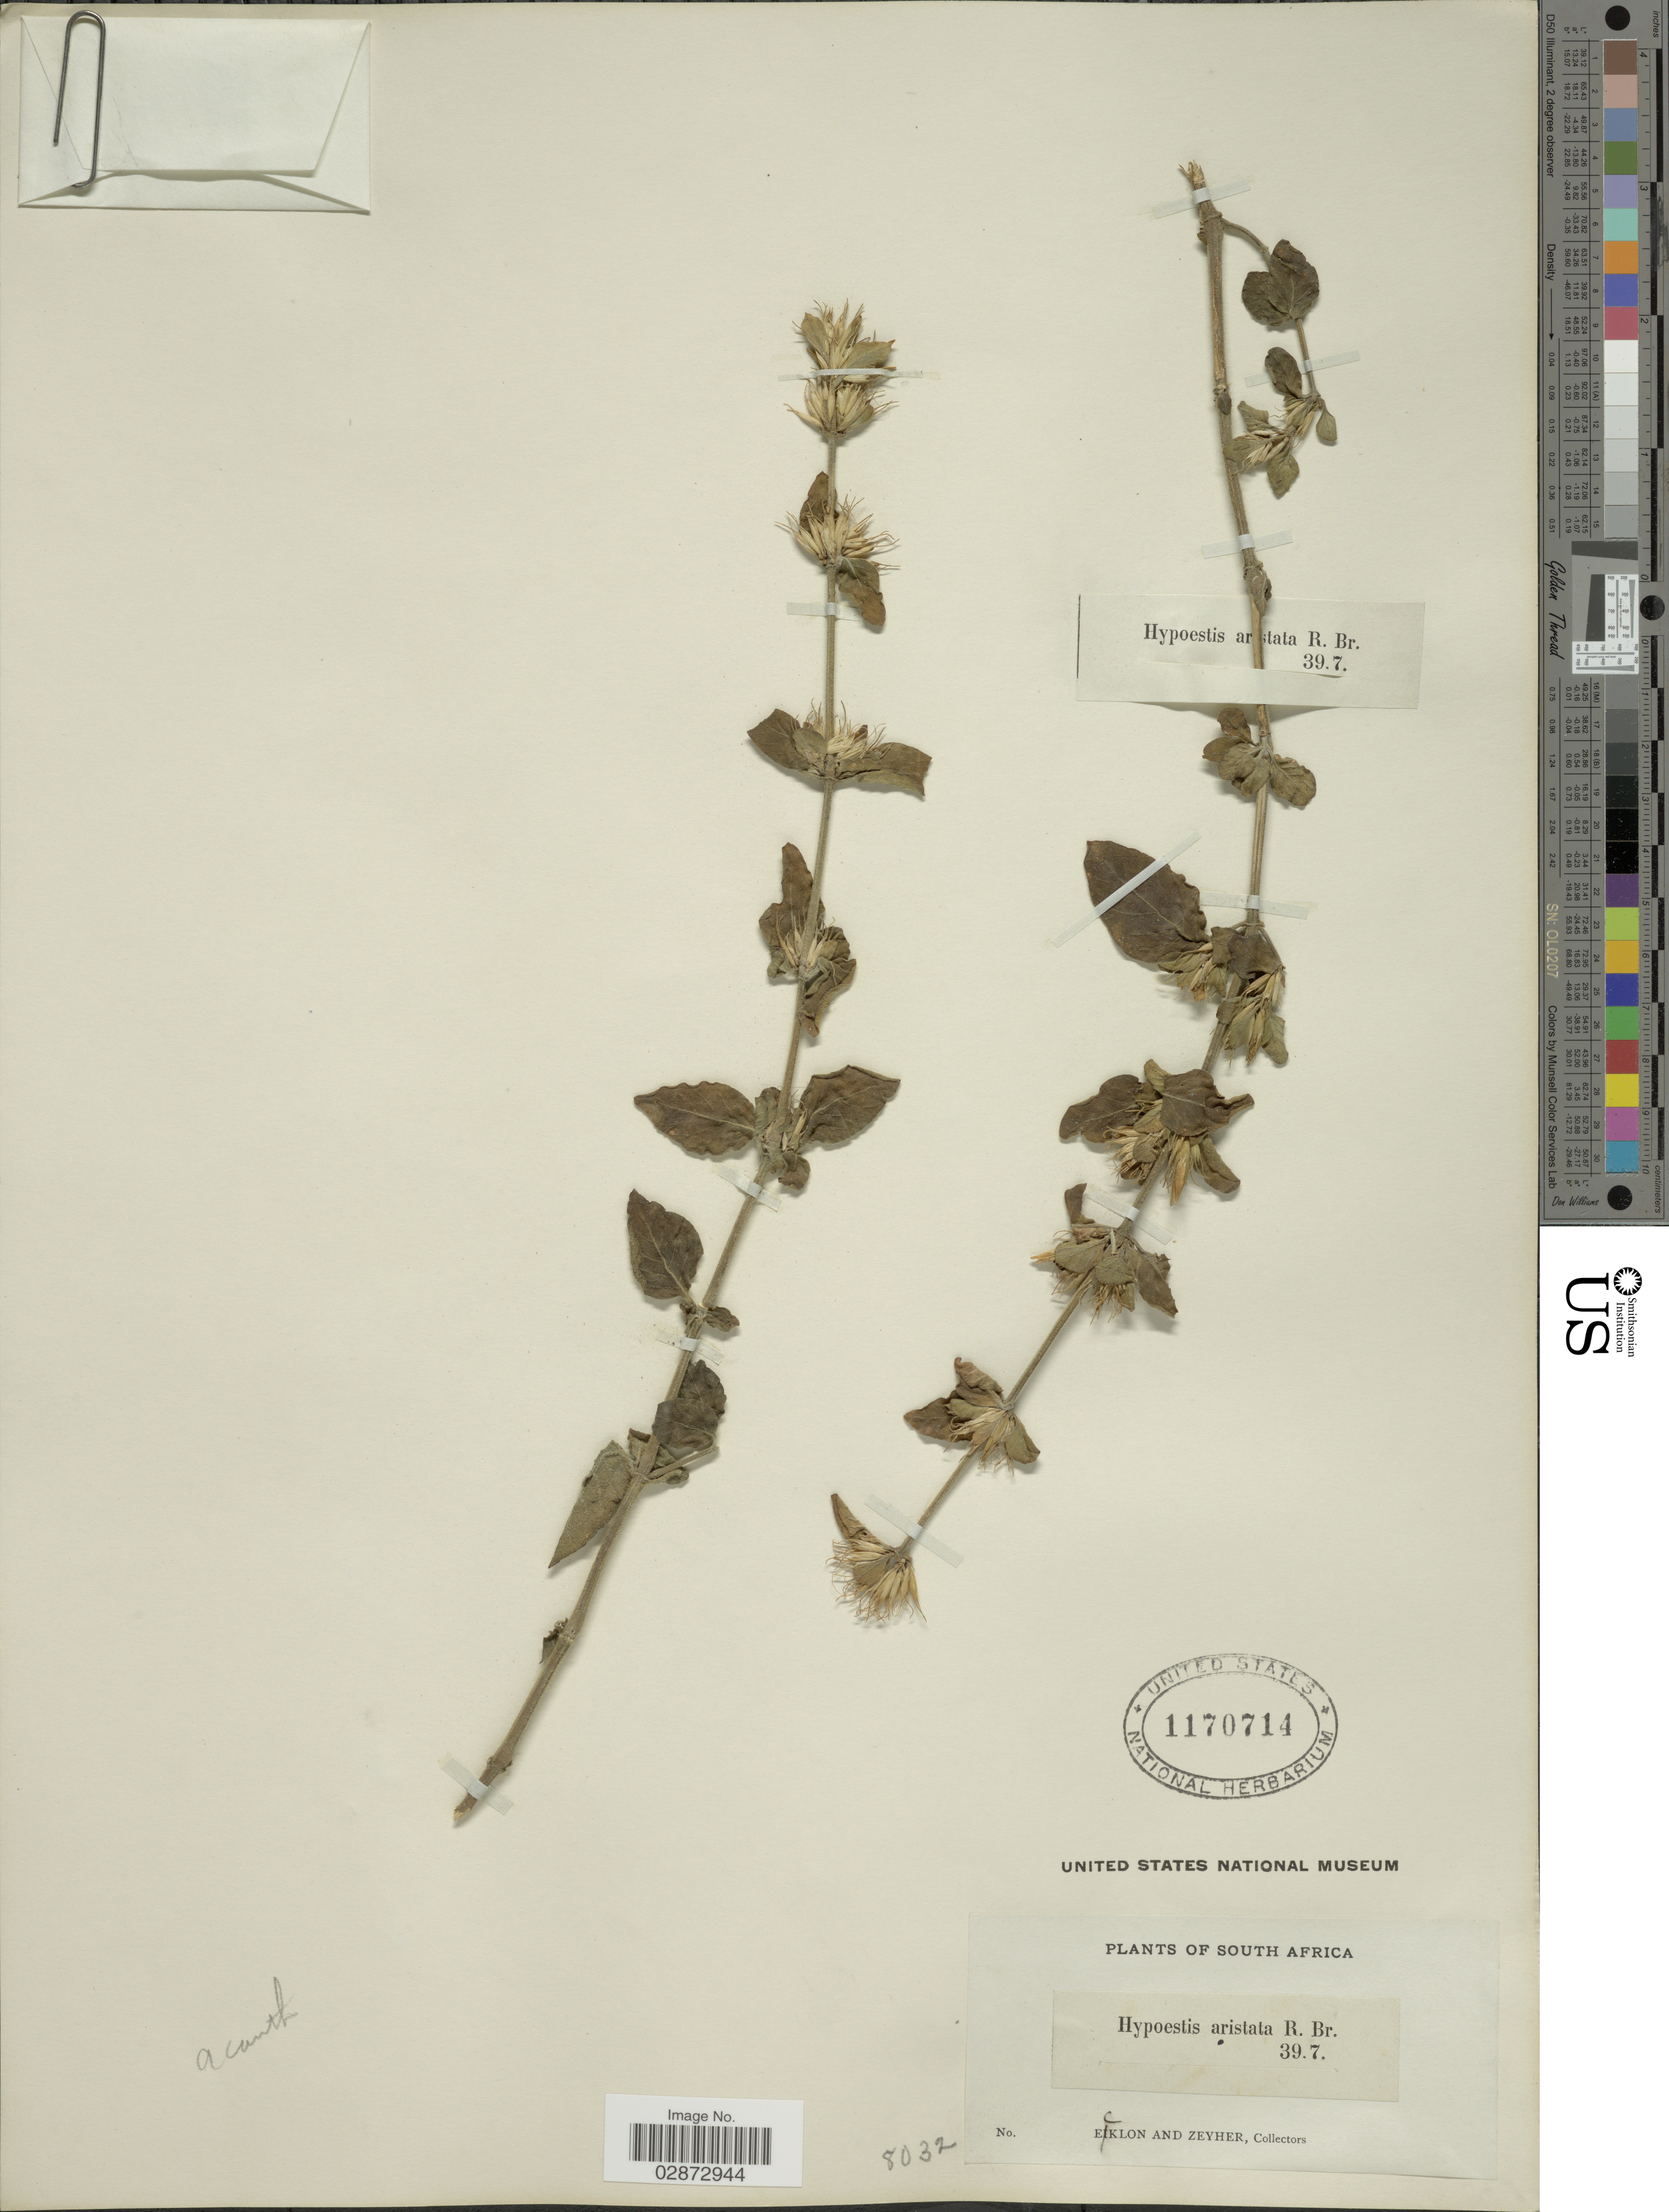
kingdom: Plantae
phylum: Tracheophyta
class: Magnoliopsida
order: Lamiales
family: Acanthaceae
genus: Hypoestes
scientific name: Hypoestes aristata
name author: (Vahl) Sol. ex Roem. & Schult.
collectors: -. Ecklon & -. Zeyher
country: South Africa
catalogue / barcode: US 1170714